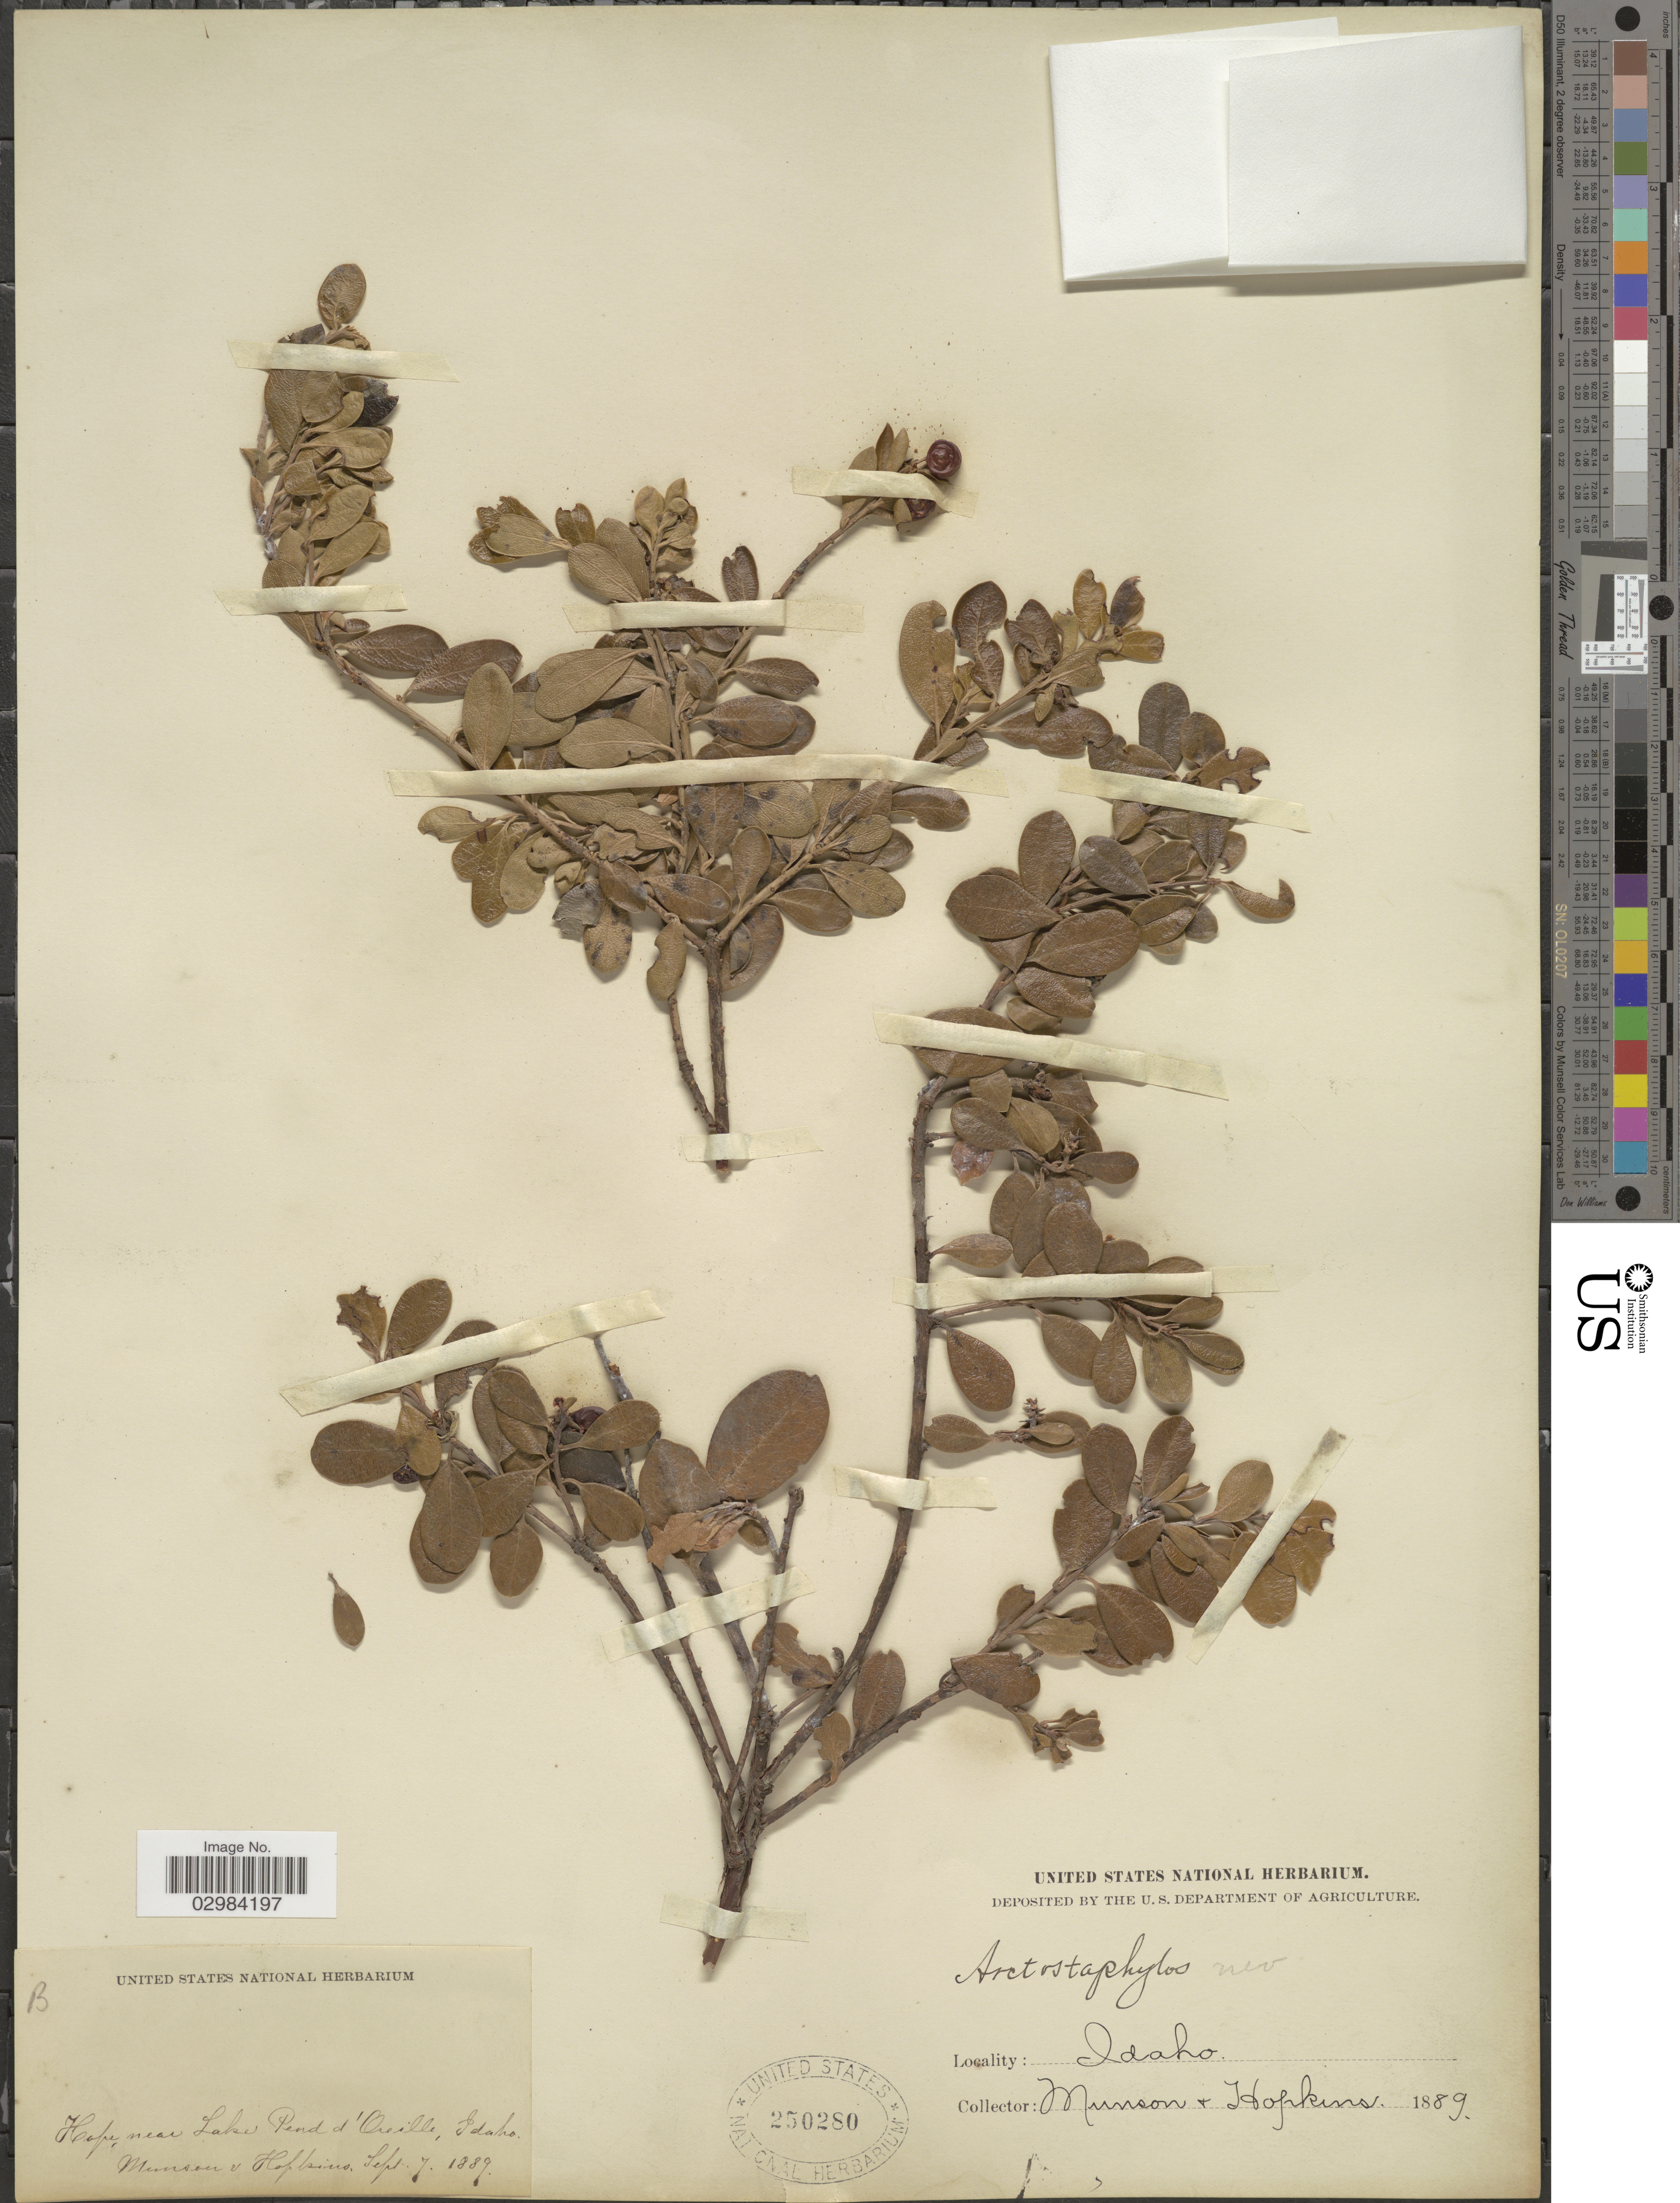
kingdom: Plantae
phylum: Tracheophyta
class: Magnoliopsida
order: Ericales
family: Ericaceae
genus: Arctostaphylos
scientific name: Arctostaphylos nevadensis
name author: A. Gray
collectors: -. Munson & -- Hopkins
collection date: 1889-09-07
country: United States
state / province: Idaho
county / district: Bonner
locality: Hope near Lake Pond d'Oreille.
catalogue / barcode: US 250280